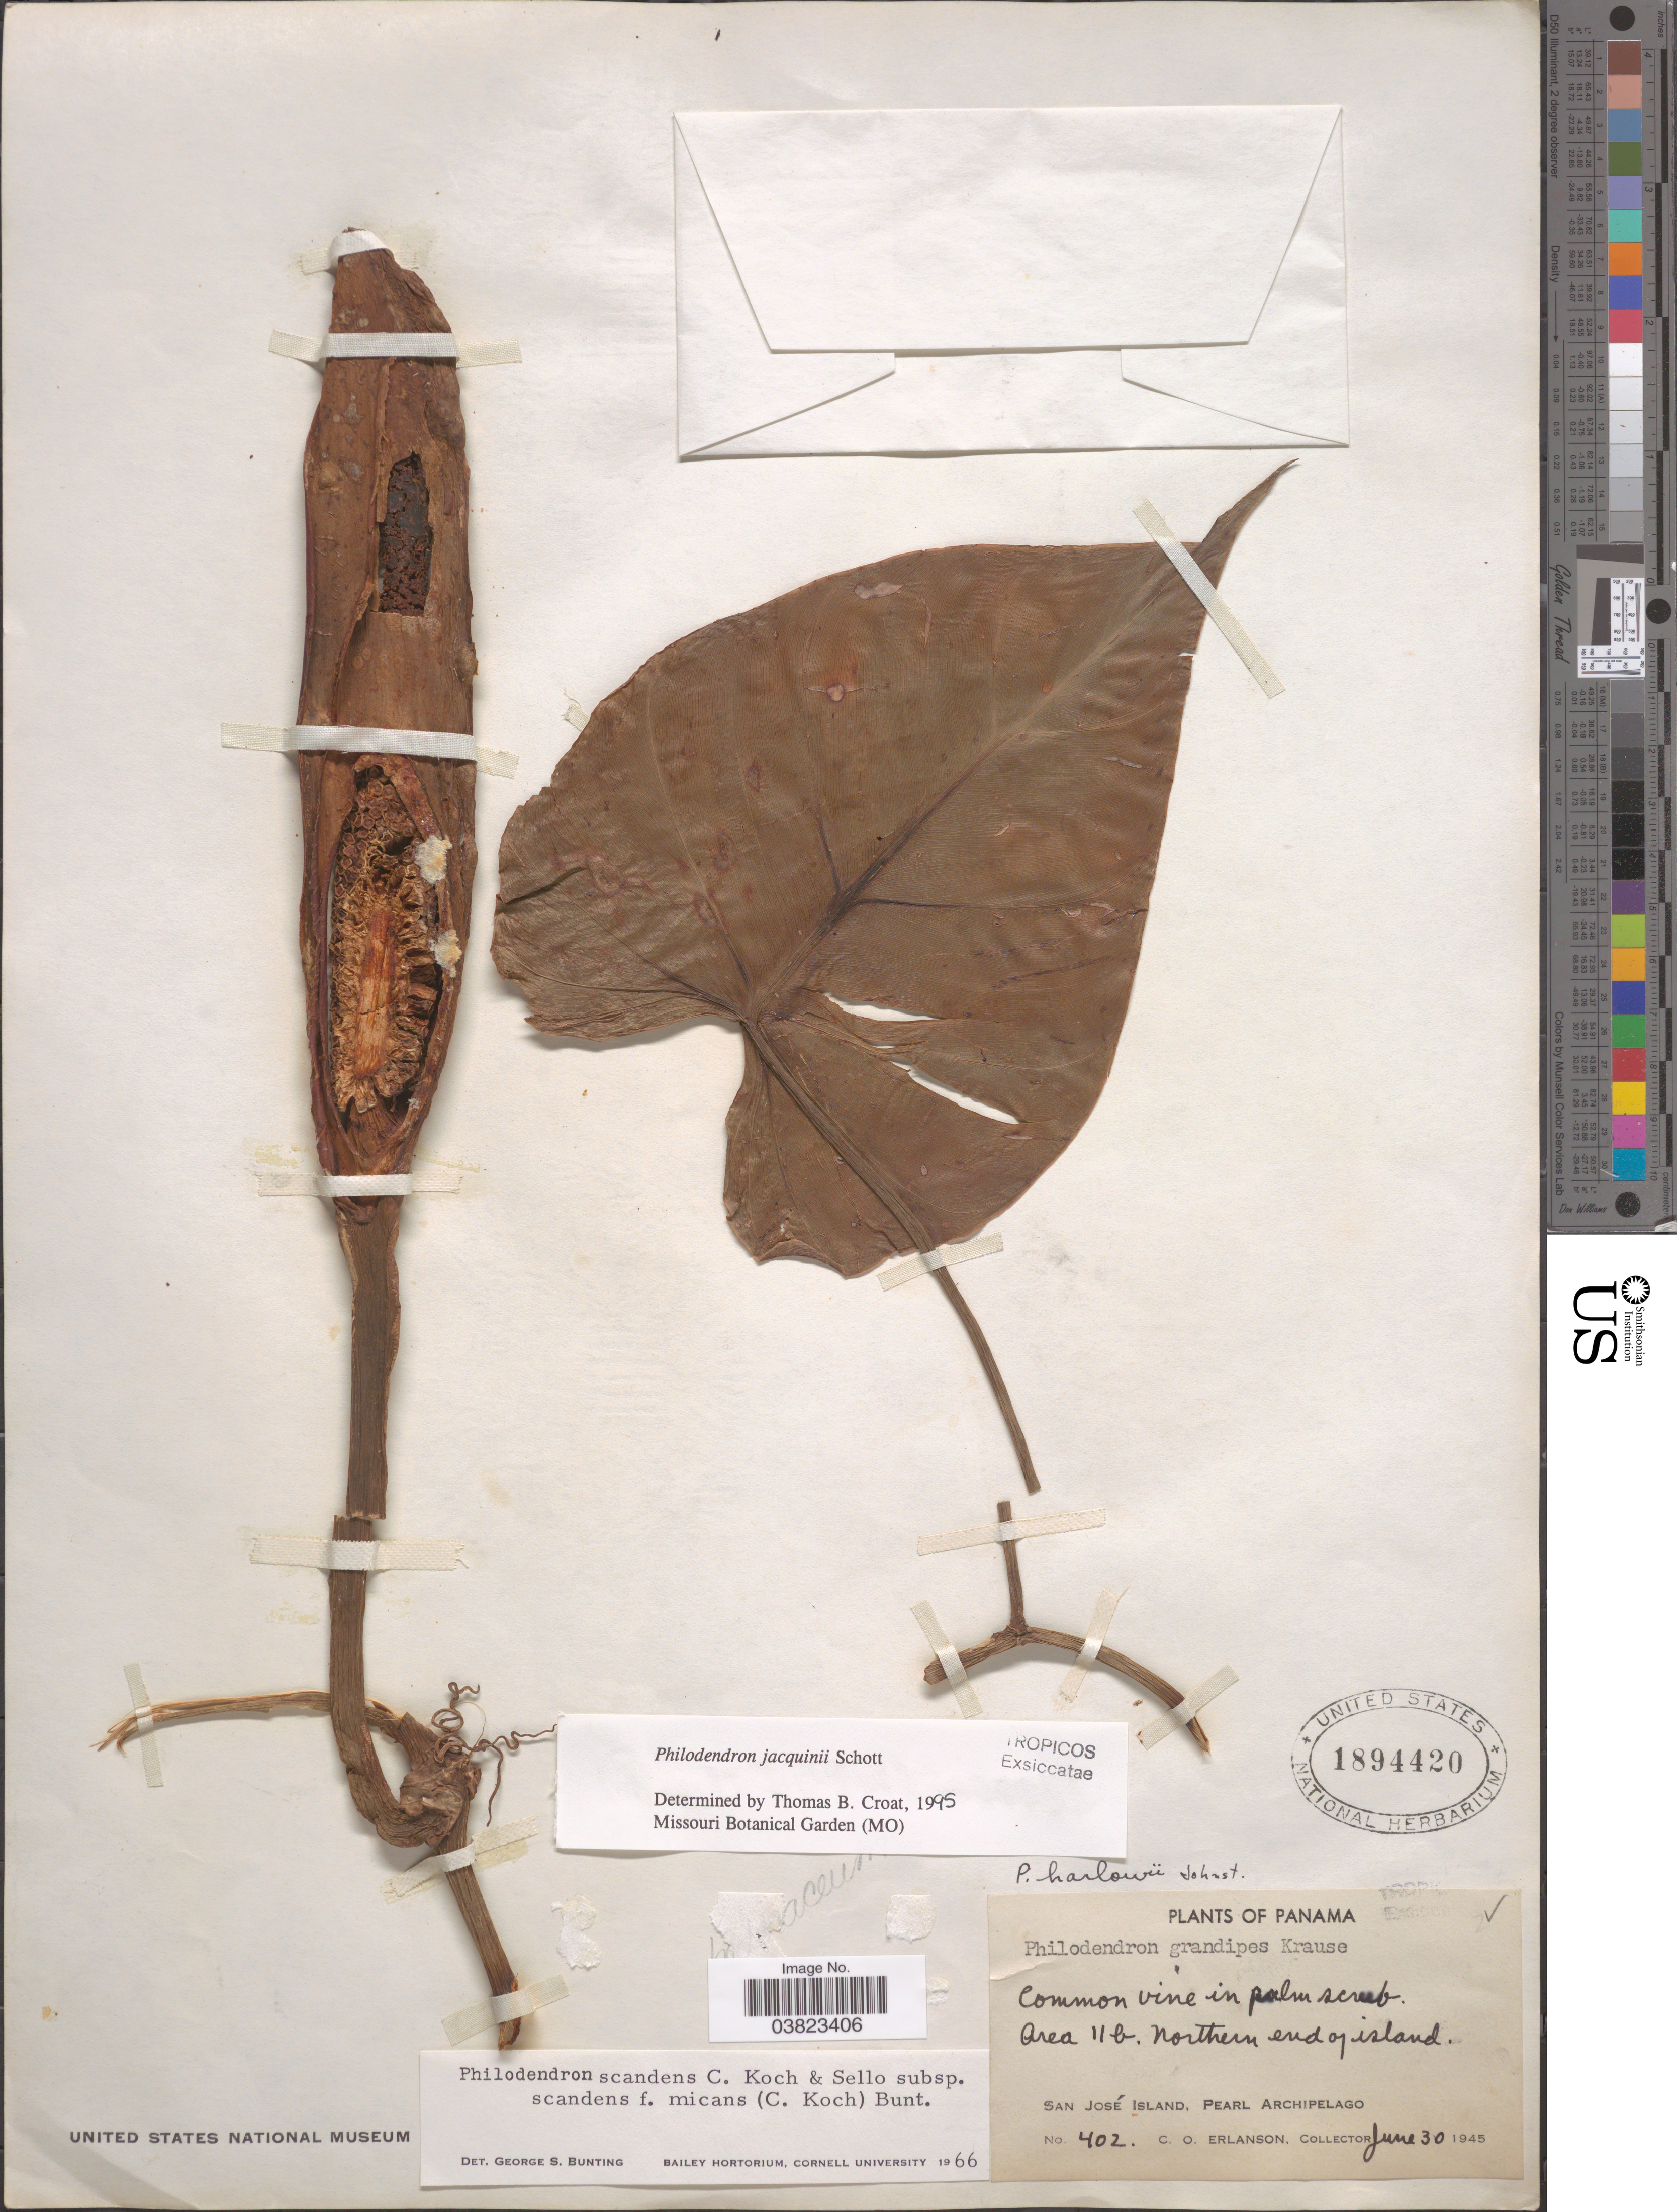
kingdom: Plantae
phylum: Tracheophyta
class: Liliopsida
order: Alismatales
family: Araceae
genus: Philodendron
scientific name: Philodendron jacquinii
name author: Schott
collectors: C. O. Erlanson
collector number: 402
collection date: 1945-06-30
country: Panama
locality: Area 11b. Northern end of island. San José Island, Pearl Archipelago.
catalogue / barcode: US 1894420